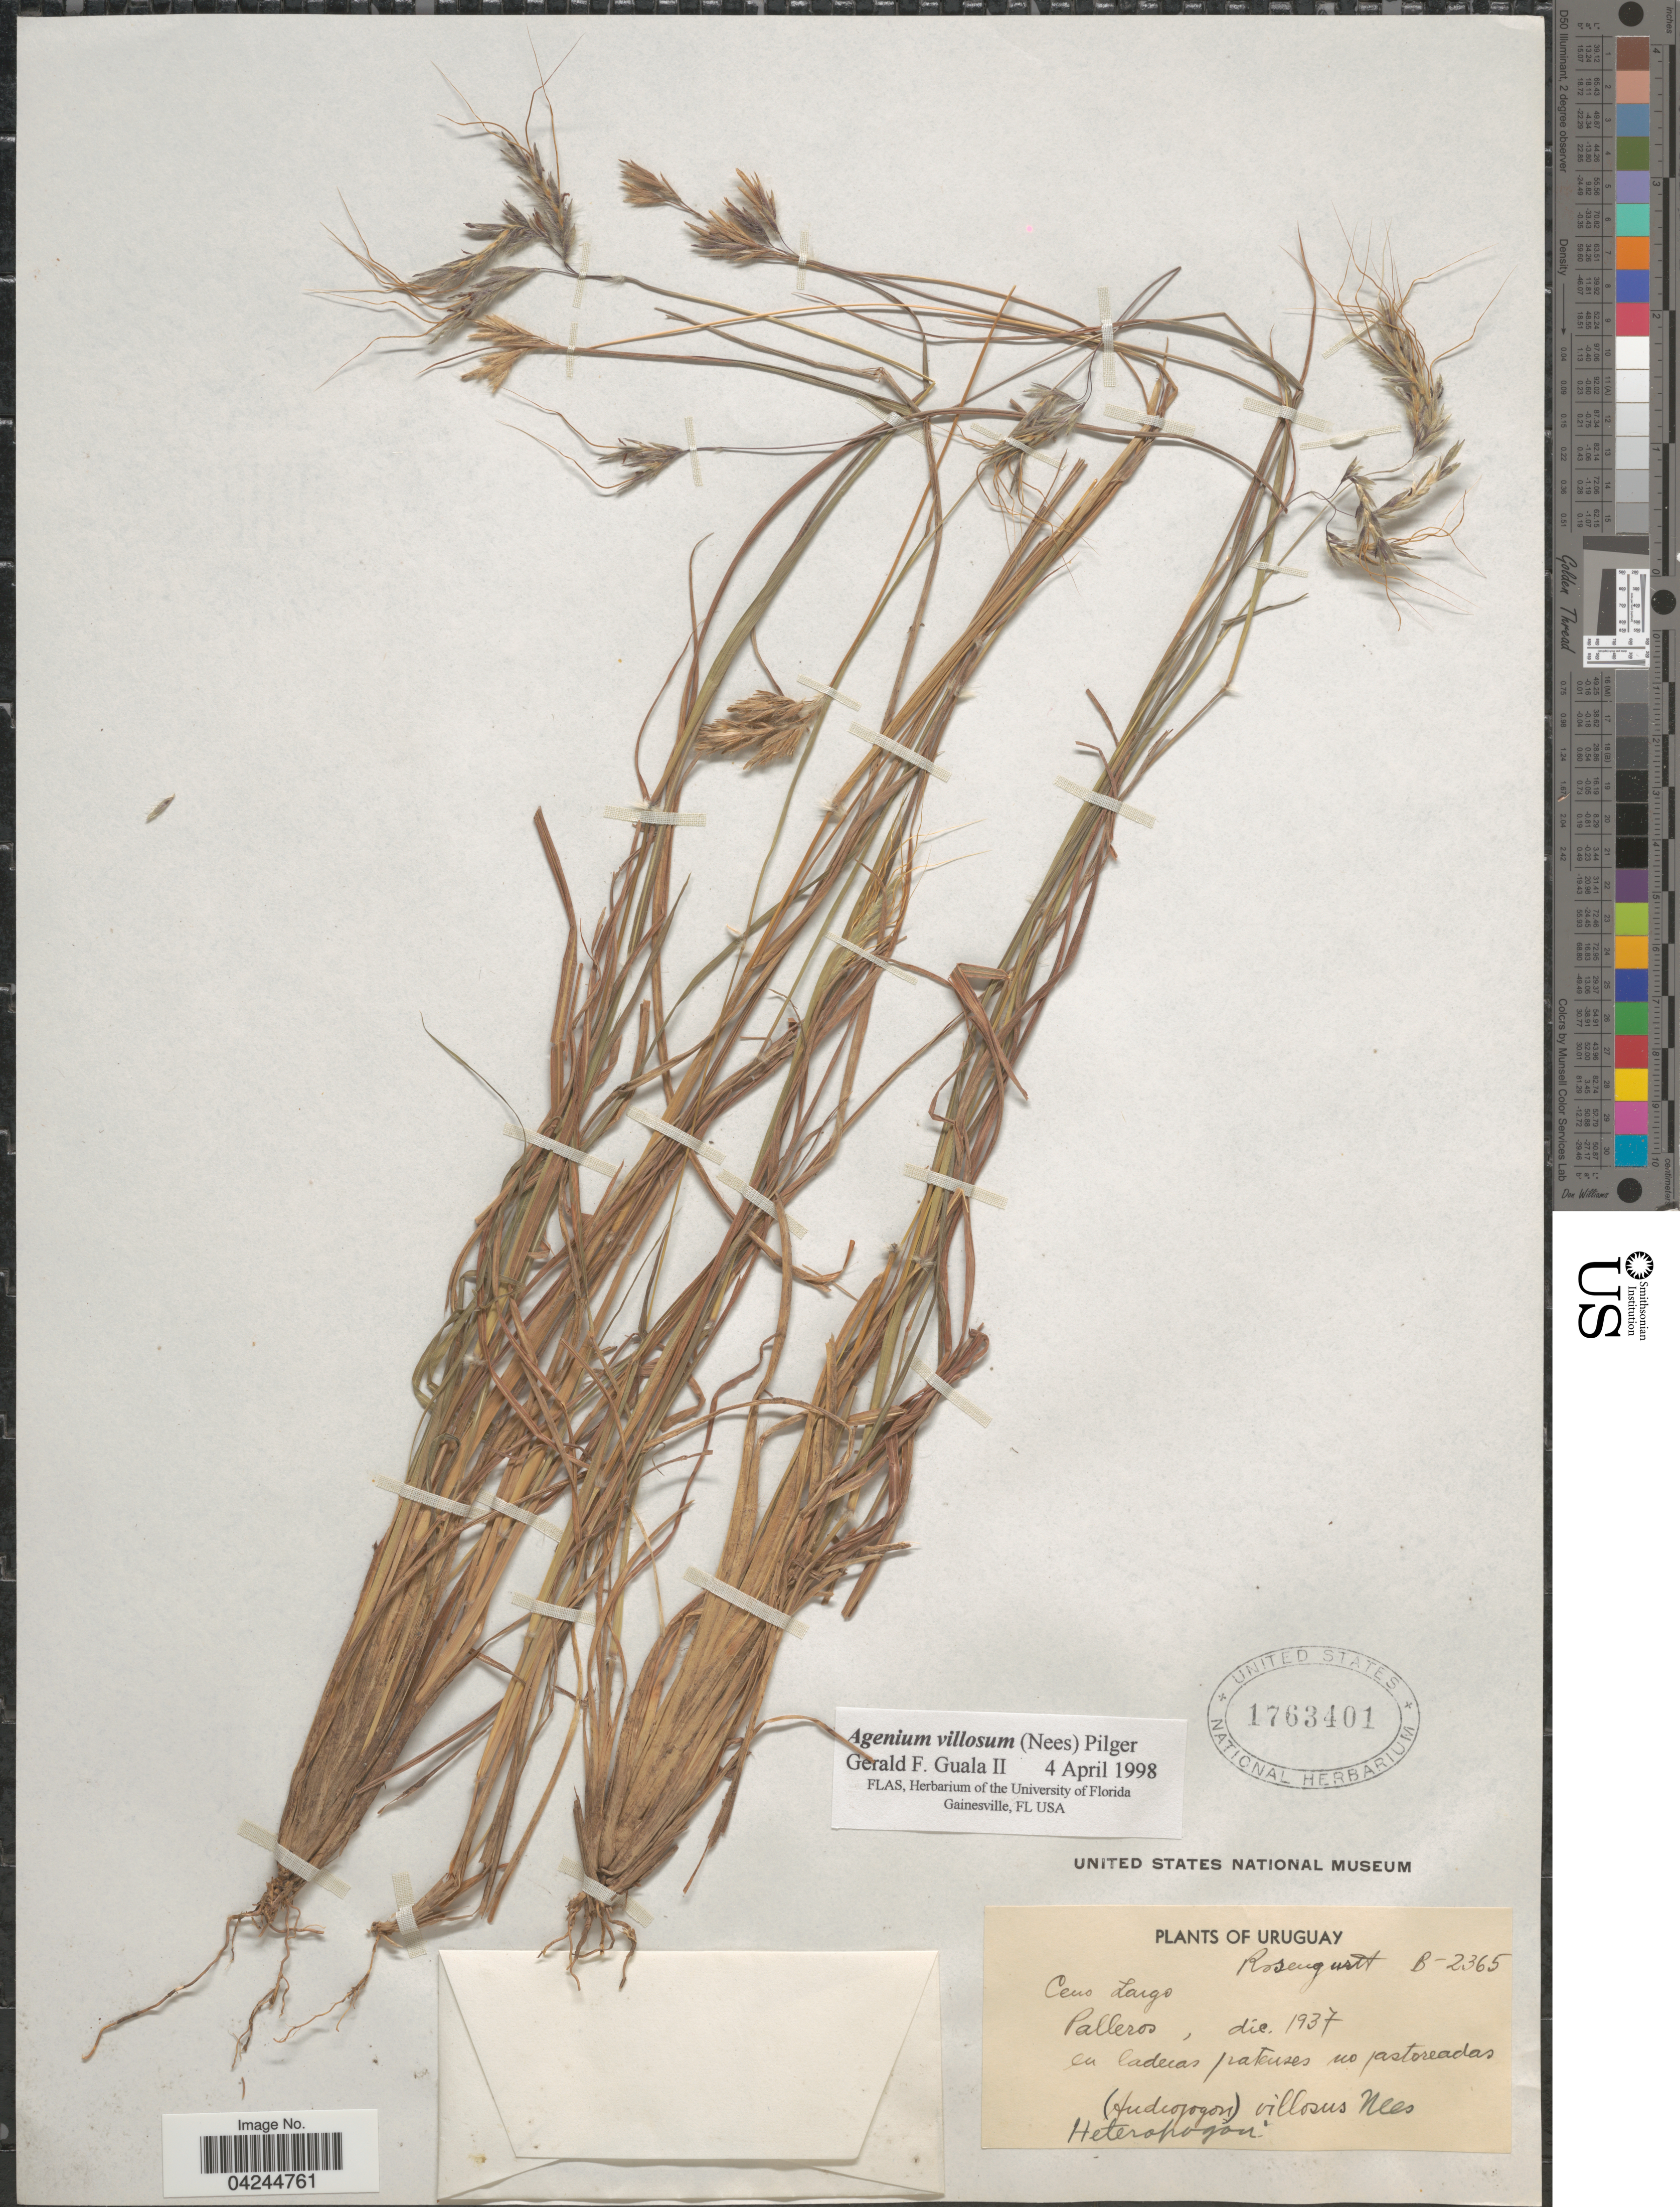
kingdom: Plantae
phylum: Tracheophyta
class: Liliopsida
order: Poales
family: Poaceae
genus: Agenium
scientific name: Agenium villosum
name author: (Nees) Pilg.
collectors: Rosengurtt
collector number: B-2365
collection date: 1937-12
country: Uruguay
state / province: Cerro Largo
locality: Palleros, en laderas pateuses no pastoreadas.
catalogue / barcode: US 1763401